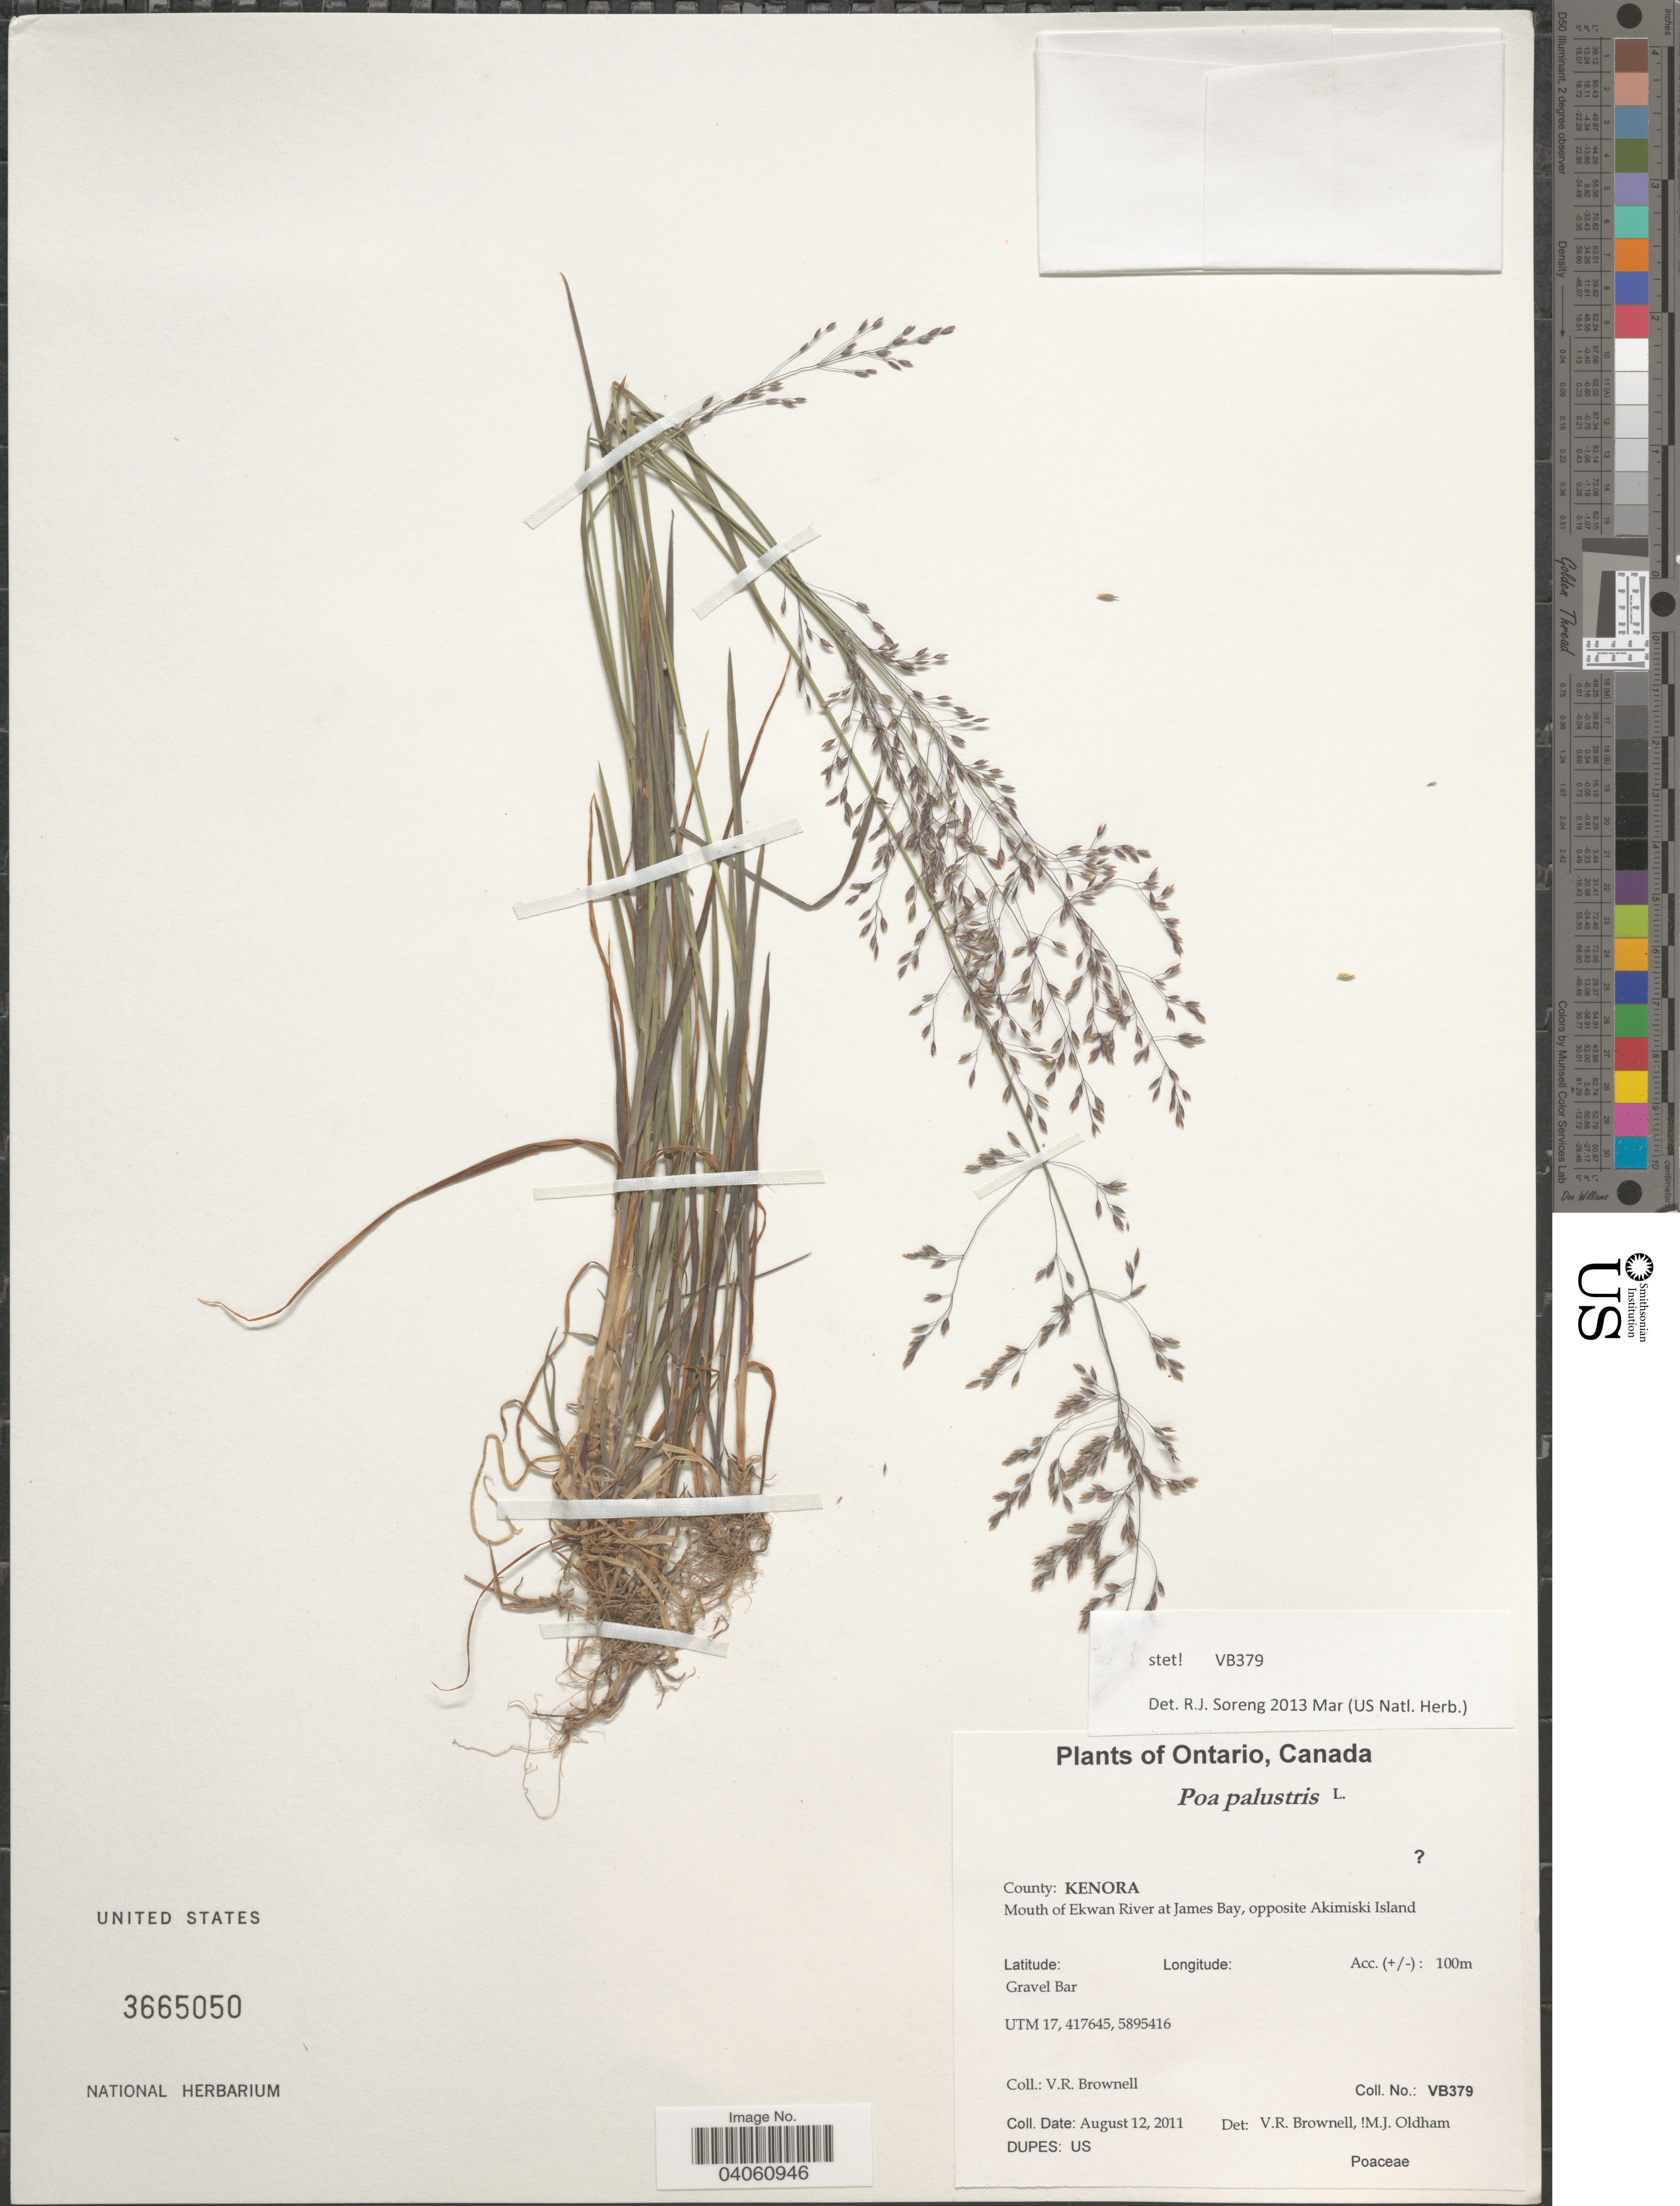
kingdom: Plantae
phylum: Tracheophyta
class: Liliopsida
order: Poales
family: Poaceae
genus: Poa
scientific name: Poa palustris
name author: L.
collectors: V. Brownell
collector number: VB379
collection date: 2011-08-12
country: Canada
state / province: Ontario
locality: County: Kenora. Mouth of Ekwan River at James Bay, opposite Akimiski Island. Gravel Bar. UTM 17,417645,5895416.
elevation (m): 100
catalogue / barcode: US 3665050